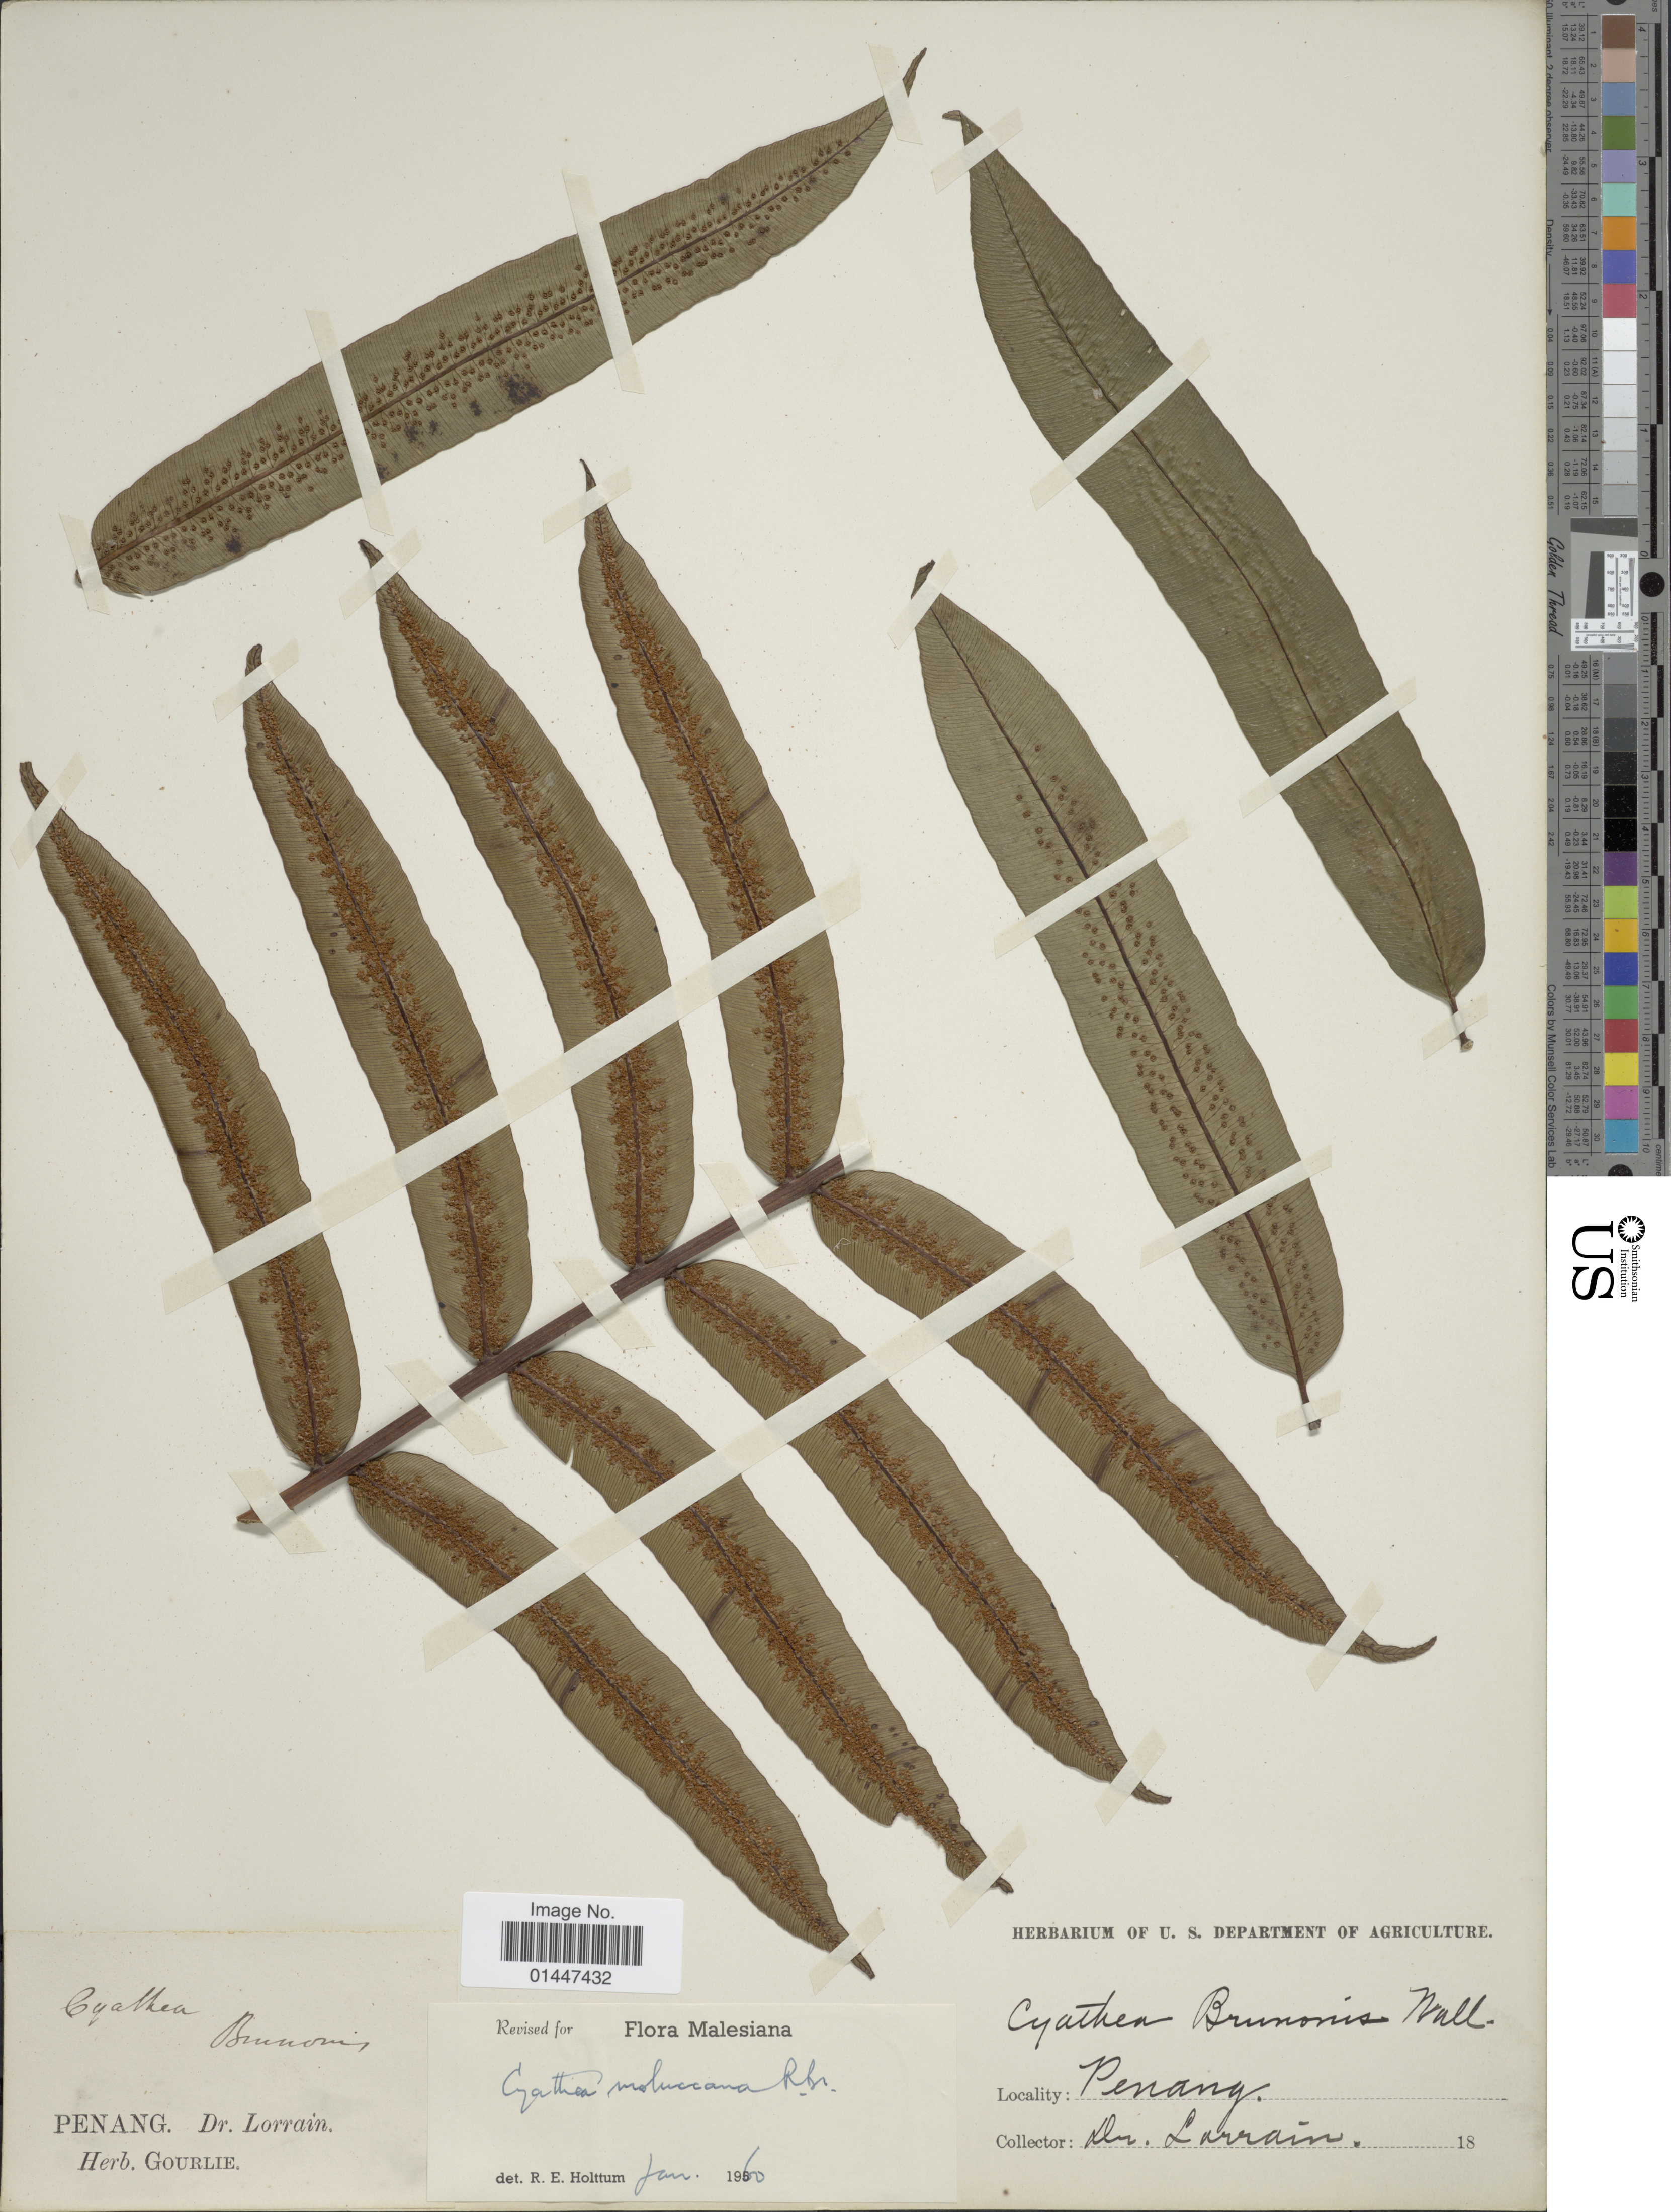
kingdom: Plantae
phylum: Tracheophyta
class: Polypodiopsida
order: Cyatheales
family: Cyatheaceae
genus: Sphaeropteris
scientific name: Sphaeropteris moluccana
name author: (Desv.) R.M. Tryon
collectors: -- Lorrain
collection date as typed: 18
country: Malaysia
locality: Penang